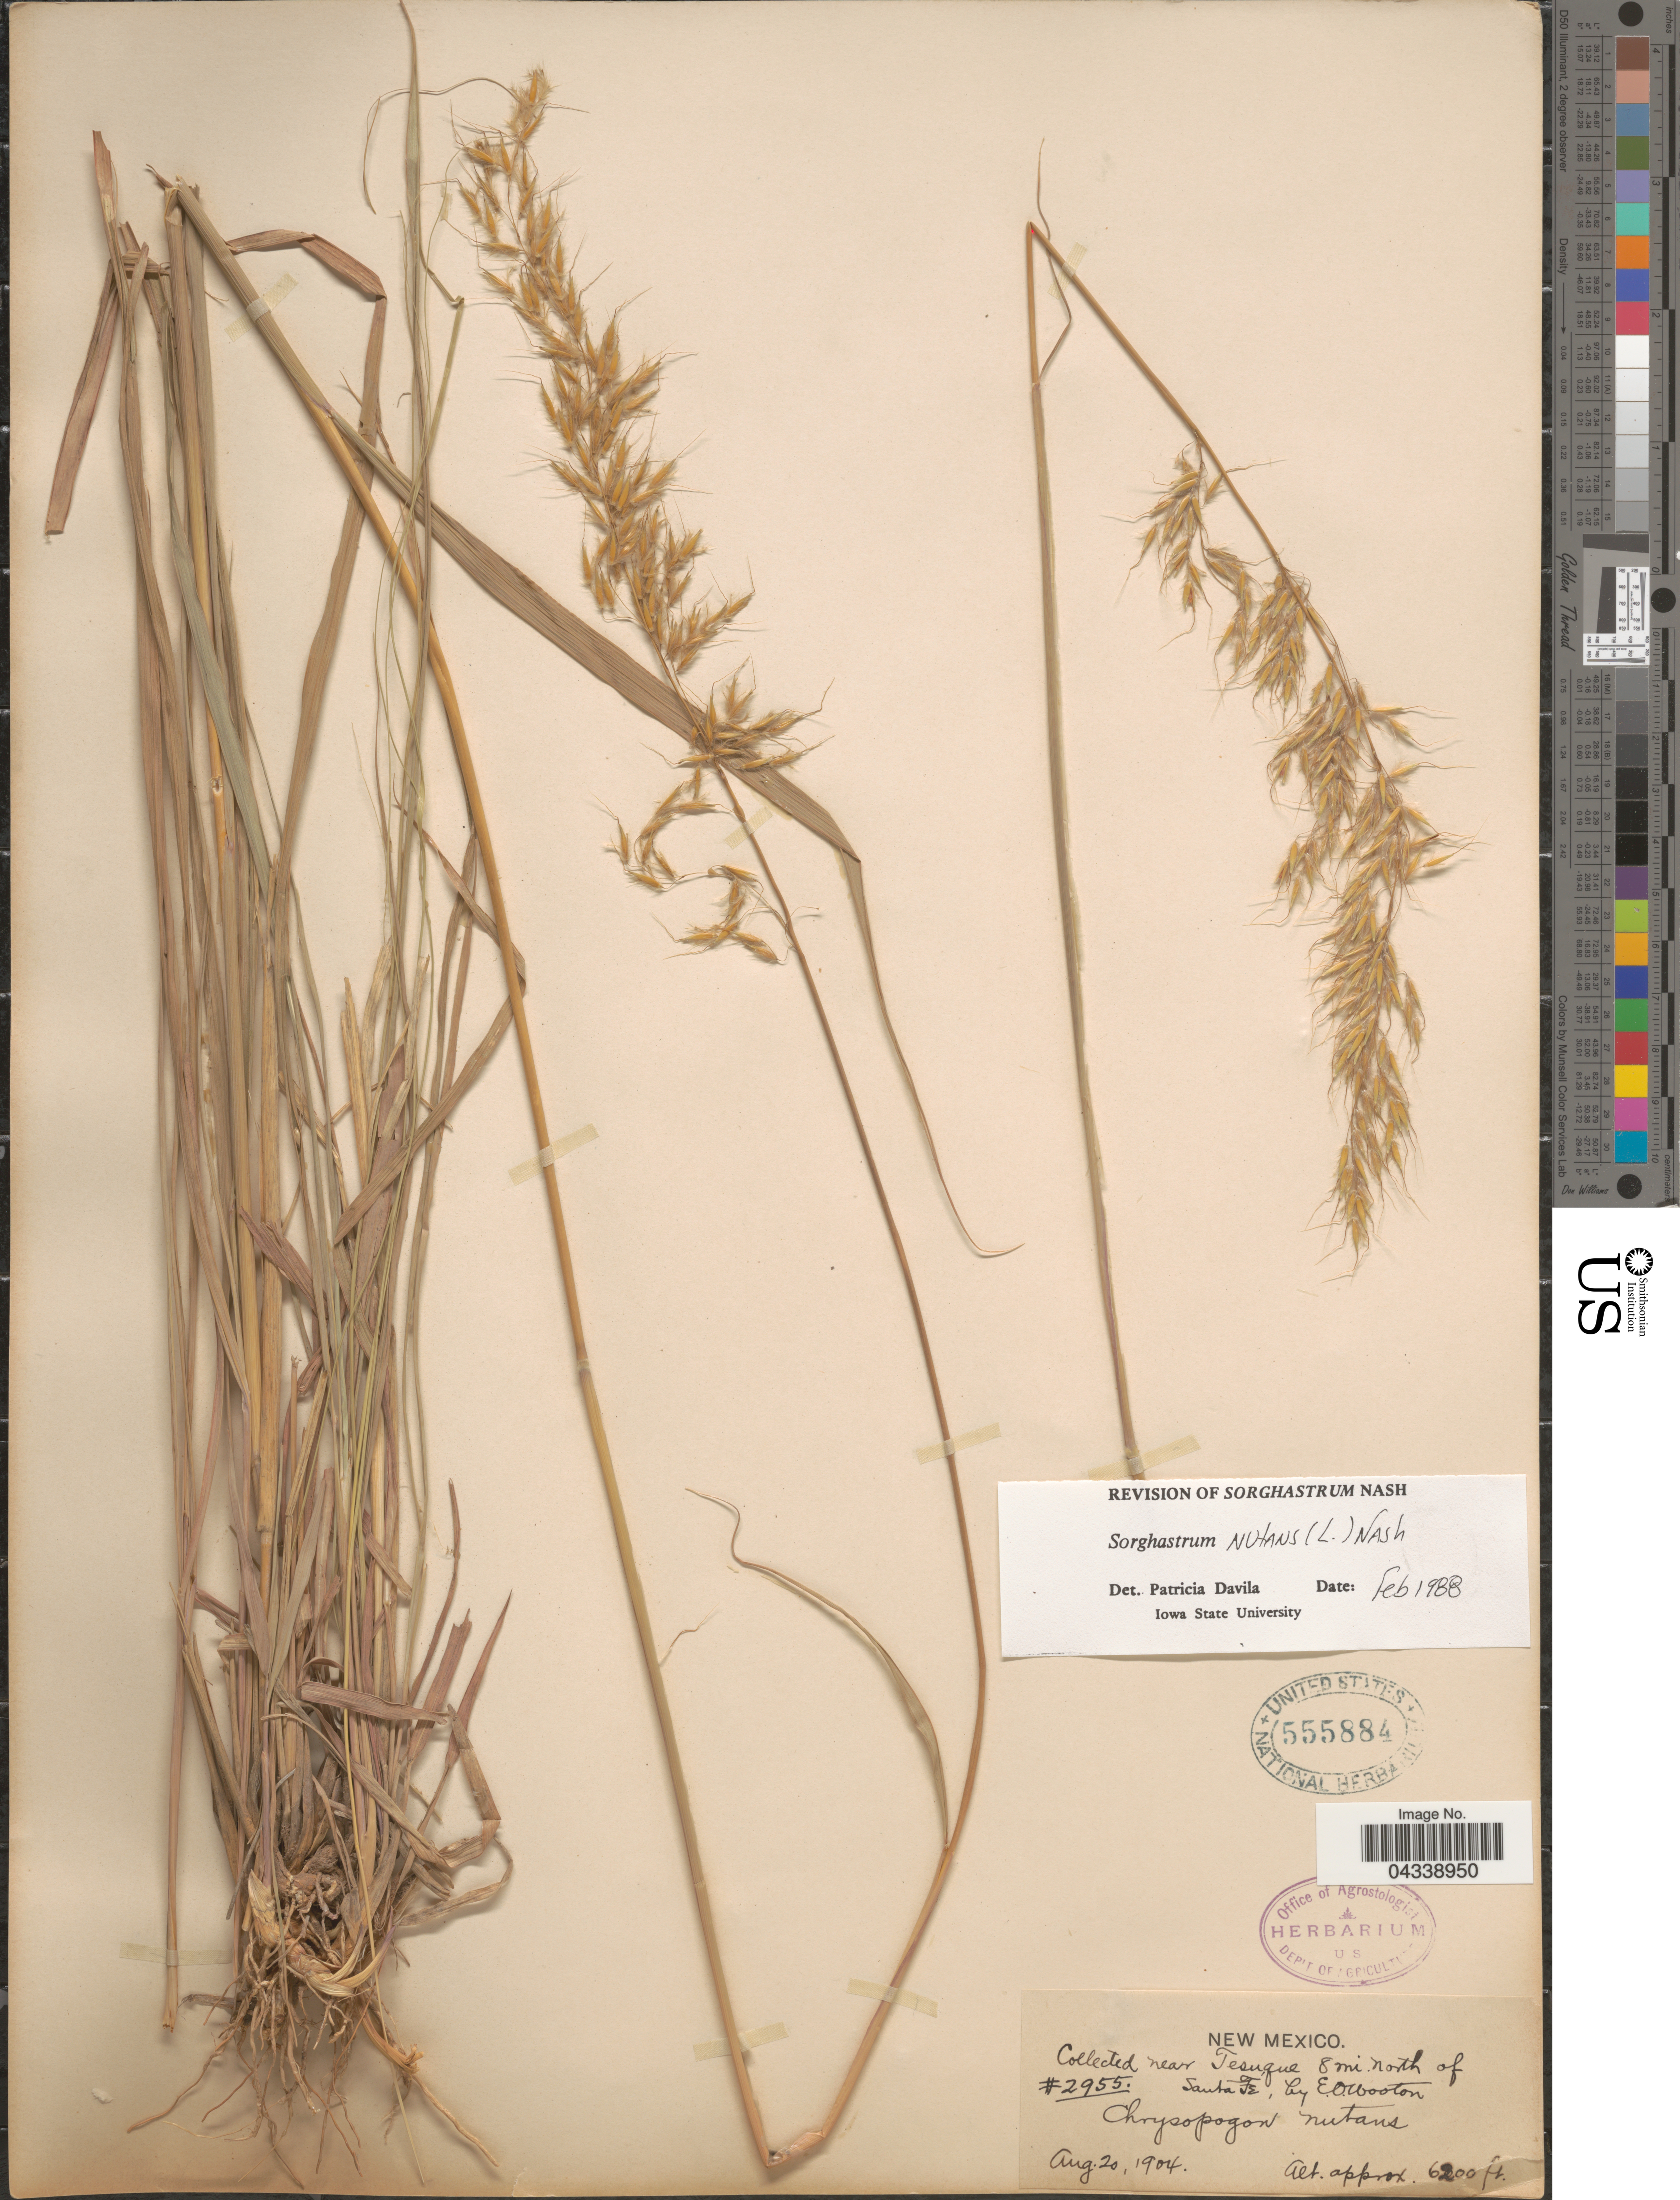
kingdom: Plantae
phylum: Tracheophyta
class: Liliopsida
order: Poales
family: Poaceae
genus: Sorghastrum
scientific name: Sorghastrum nutans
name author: (L.) Nash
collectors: E. O. Wooton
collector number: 2955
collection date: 1904-08-20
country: United States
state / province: New Mexico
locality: Near Tesuque 8 mi. north of Santa Fe.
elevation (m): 1890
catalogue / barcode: US 555884